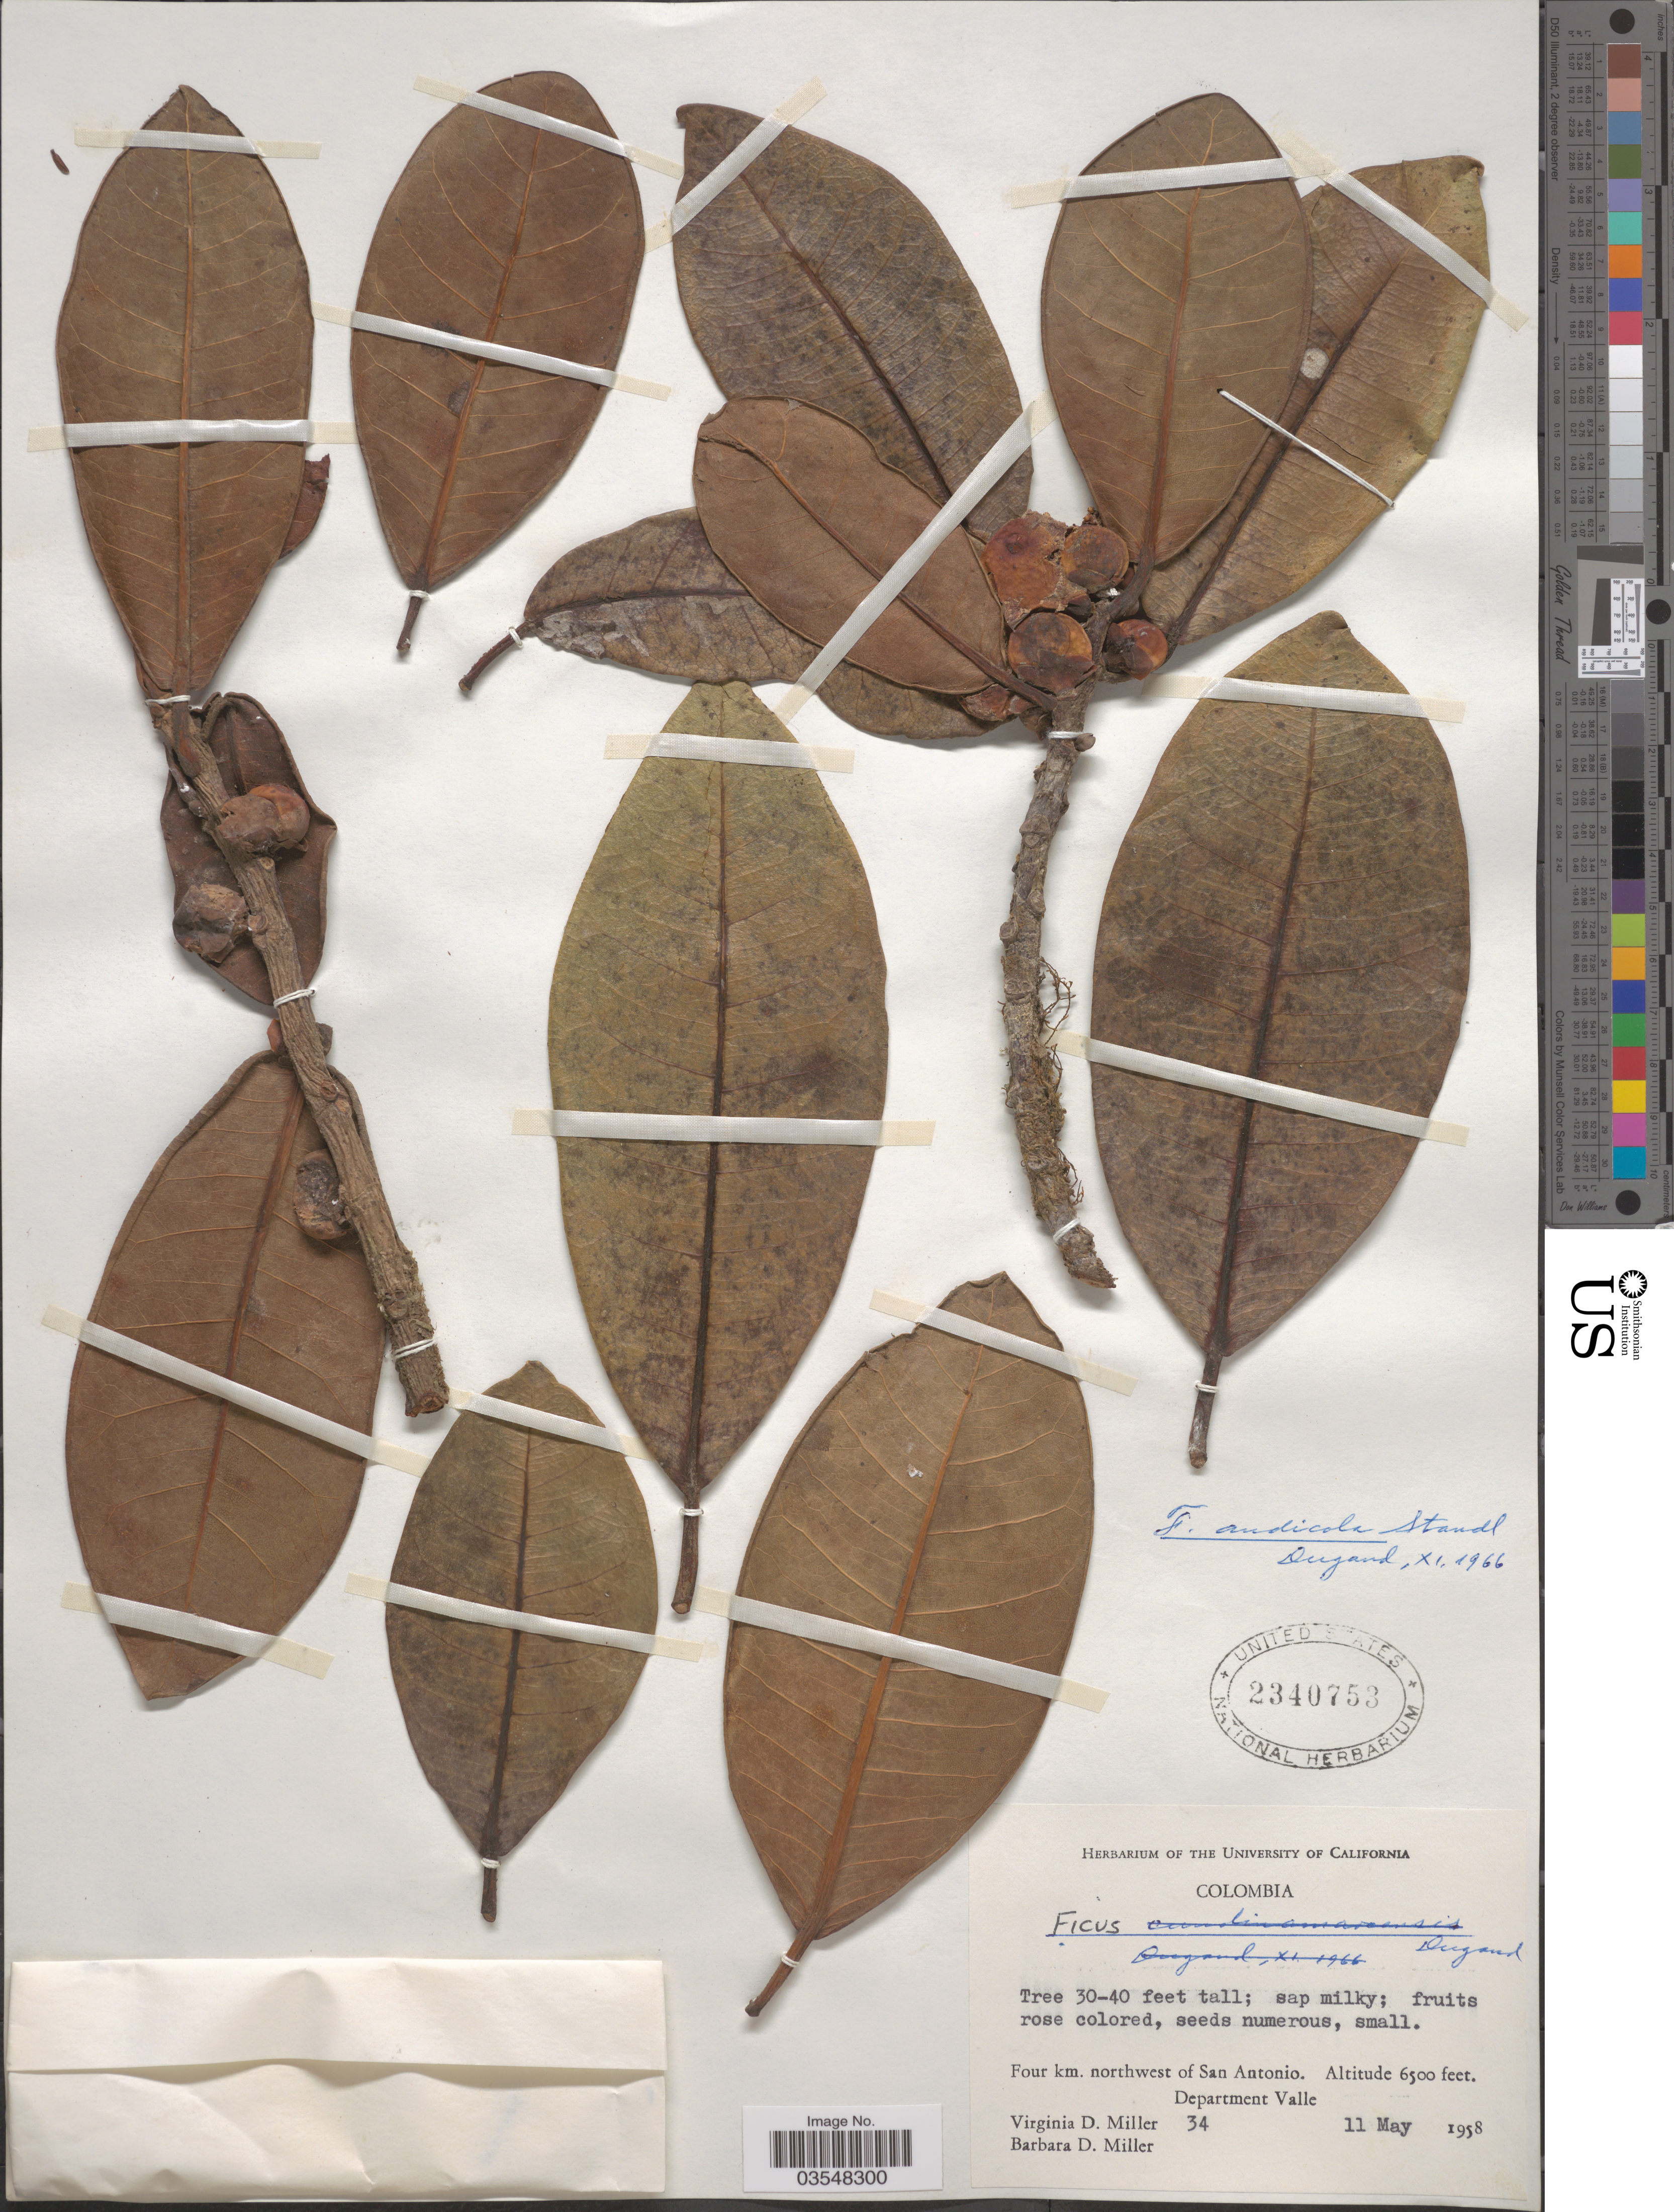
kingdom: Plantae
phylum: Tracheophyta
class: Magnoliopsida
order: Rosales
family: Moraceae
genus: Ficus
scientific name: Ficus cundinamarcensis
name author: Dugand G.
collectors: V. D. Miller & B. D. Miller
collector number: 34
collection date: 1958-05-11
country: Colombia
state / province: Valle del Cauca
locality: Four km. northwest of San Antonio. Department Valle.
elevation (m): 1981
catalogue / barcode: US 2340753